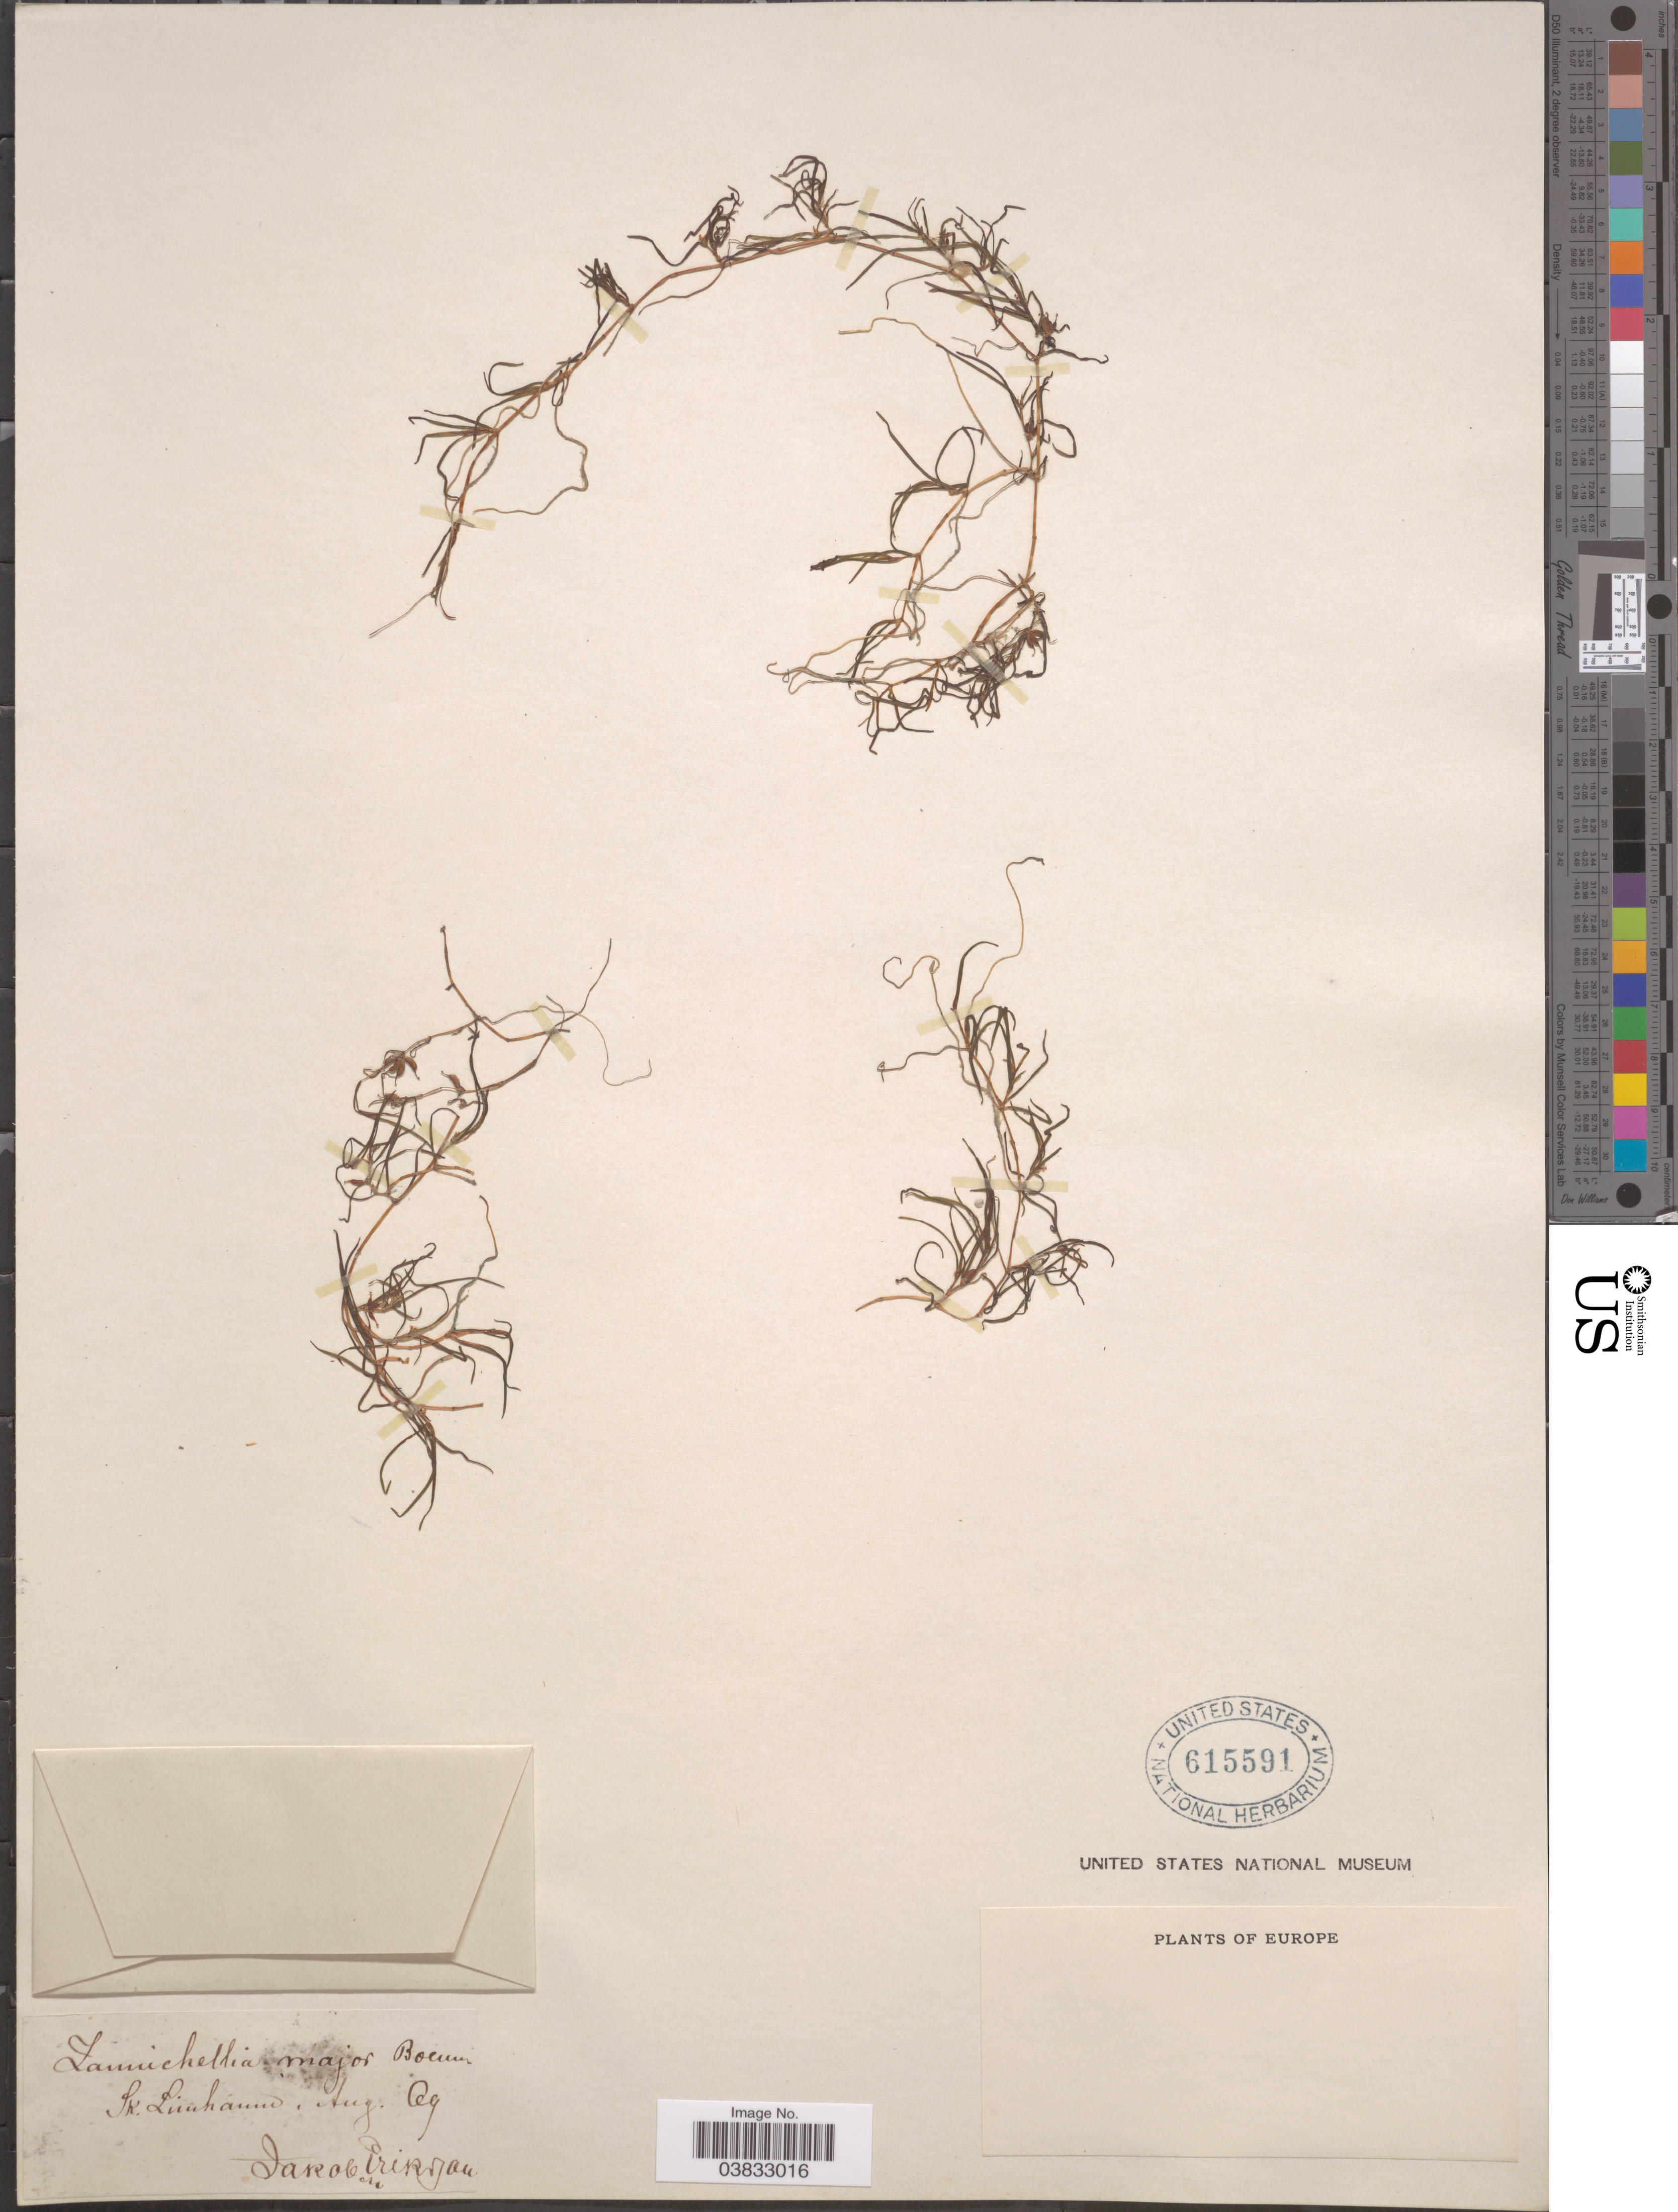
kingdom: Plantae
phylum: Tracheophyta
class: Liliopsida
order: Alismatales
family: Potamogetonaceae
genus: Zannichellia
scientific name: Zannichellia polycarpa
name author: Nolte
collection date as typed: Transcribed d/m/y: /8/69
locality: Europe.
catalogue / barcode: US 615591